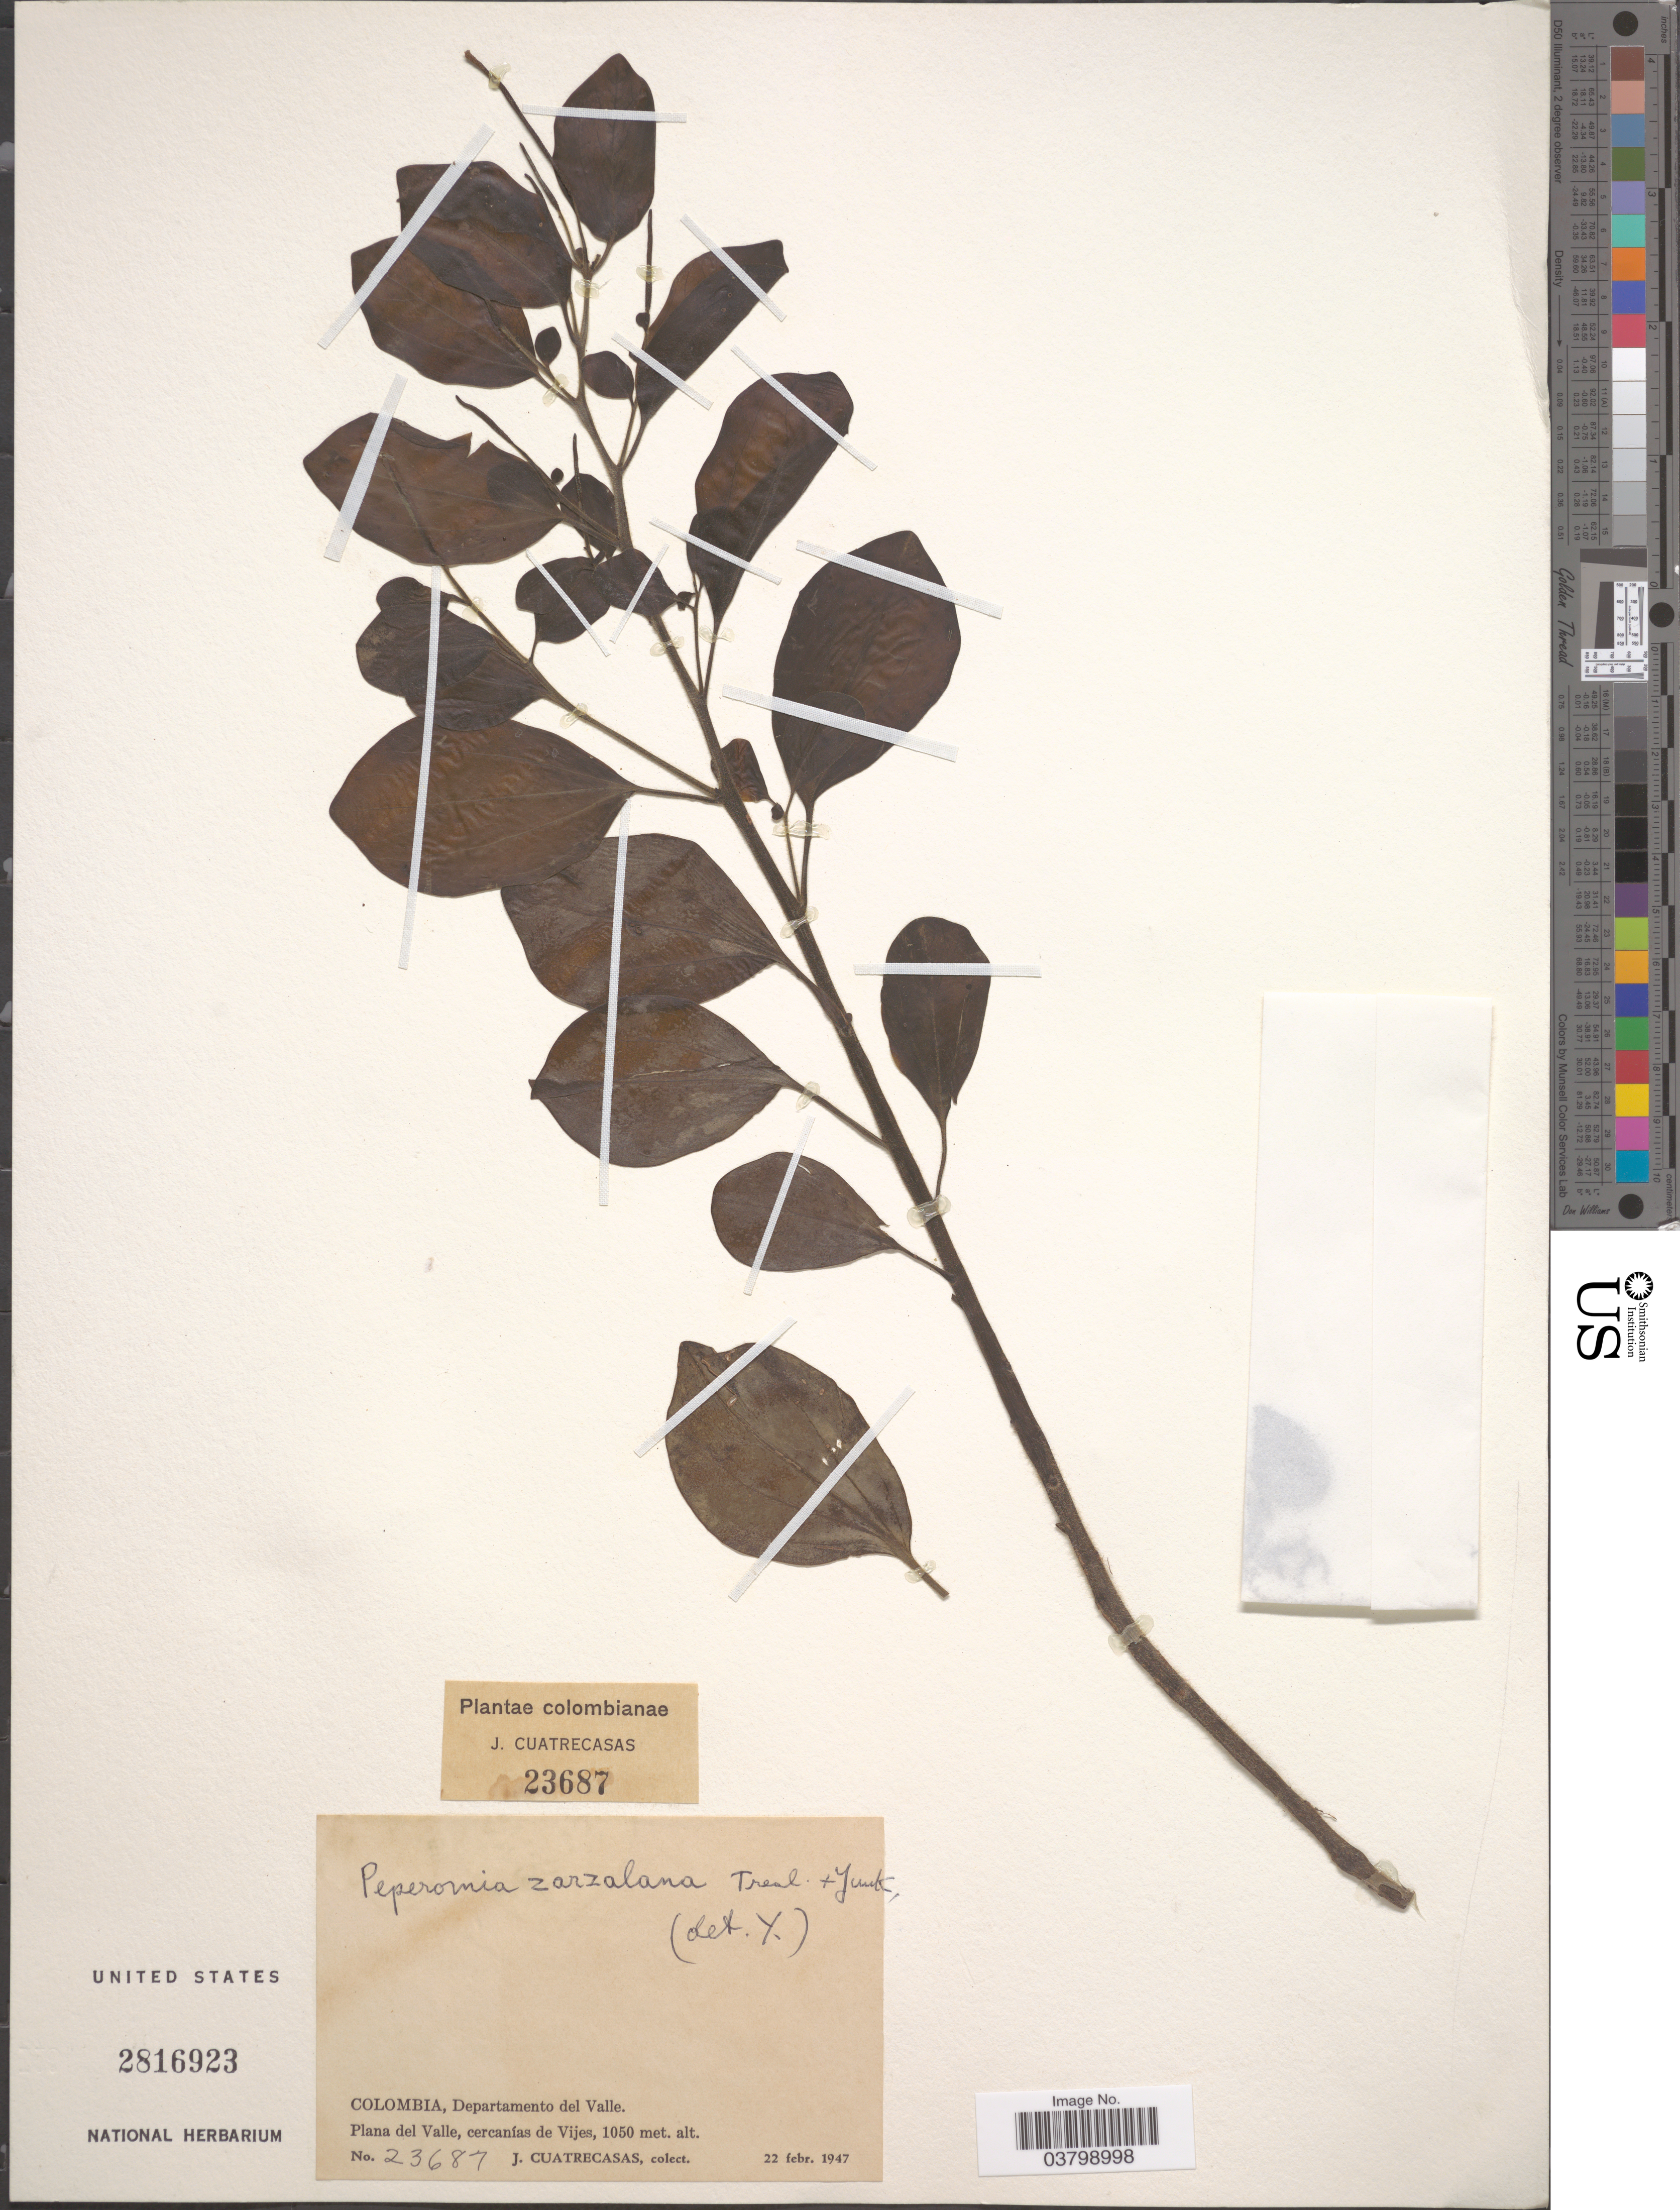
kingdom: Plantae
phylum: Tracheophyta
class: Magnoliopsida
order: Piperales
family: Piperaceae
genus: Peperomia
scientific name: Peperomia zarzalana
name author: Trel. & Yunck.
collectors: J. Cuatrecasas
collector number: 23687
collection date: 1947-02-22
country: Colombia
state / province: Valle del Cauca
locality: Departamento del Valle. Plana del Valle, cercanías de Vijes.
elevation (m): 1050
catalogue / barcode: US 2816923